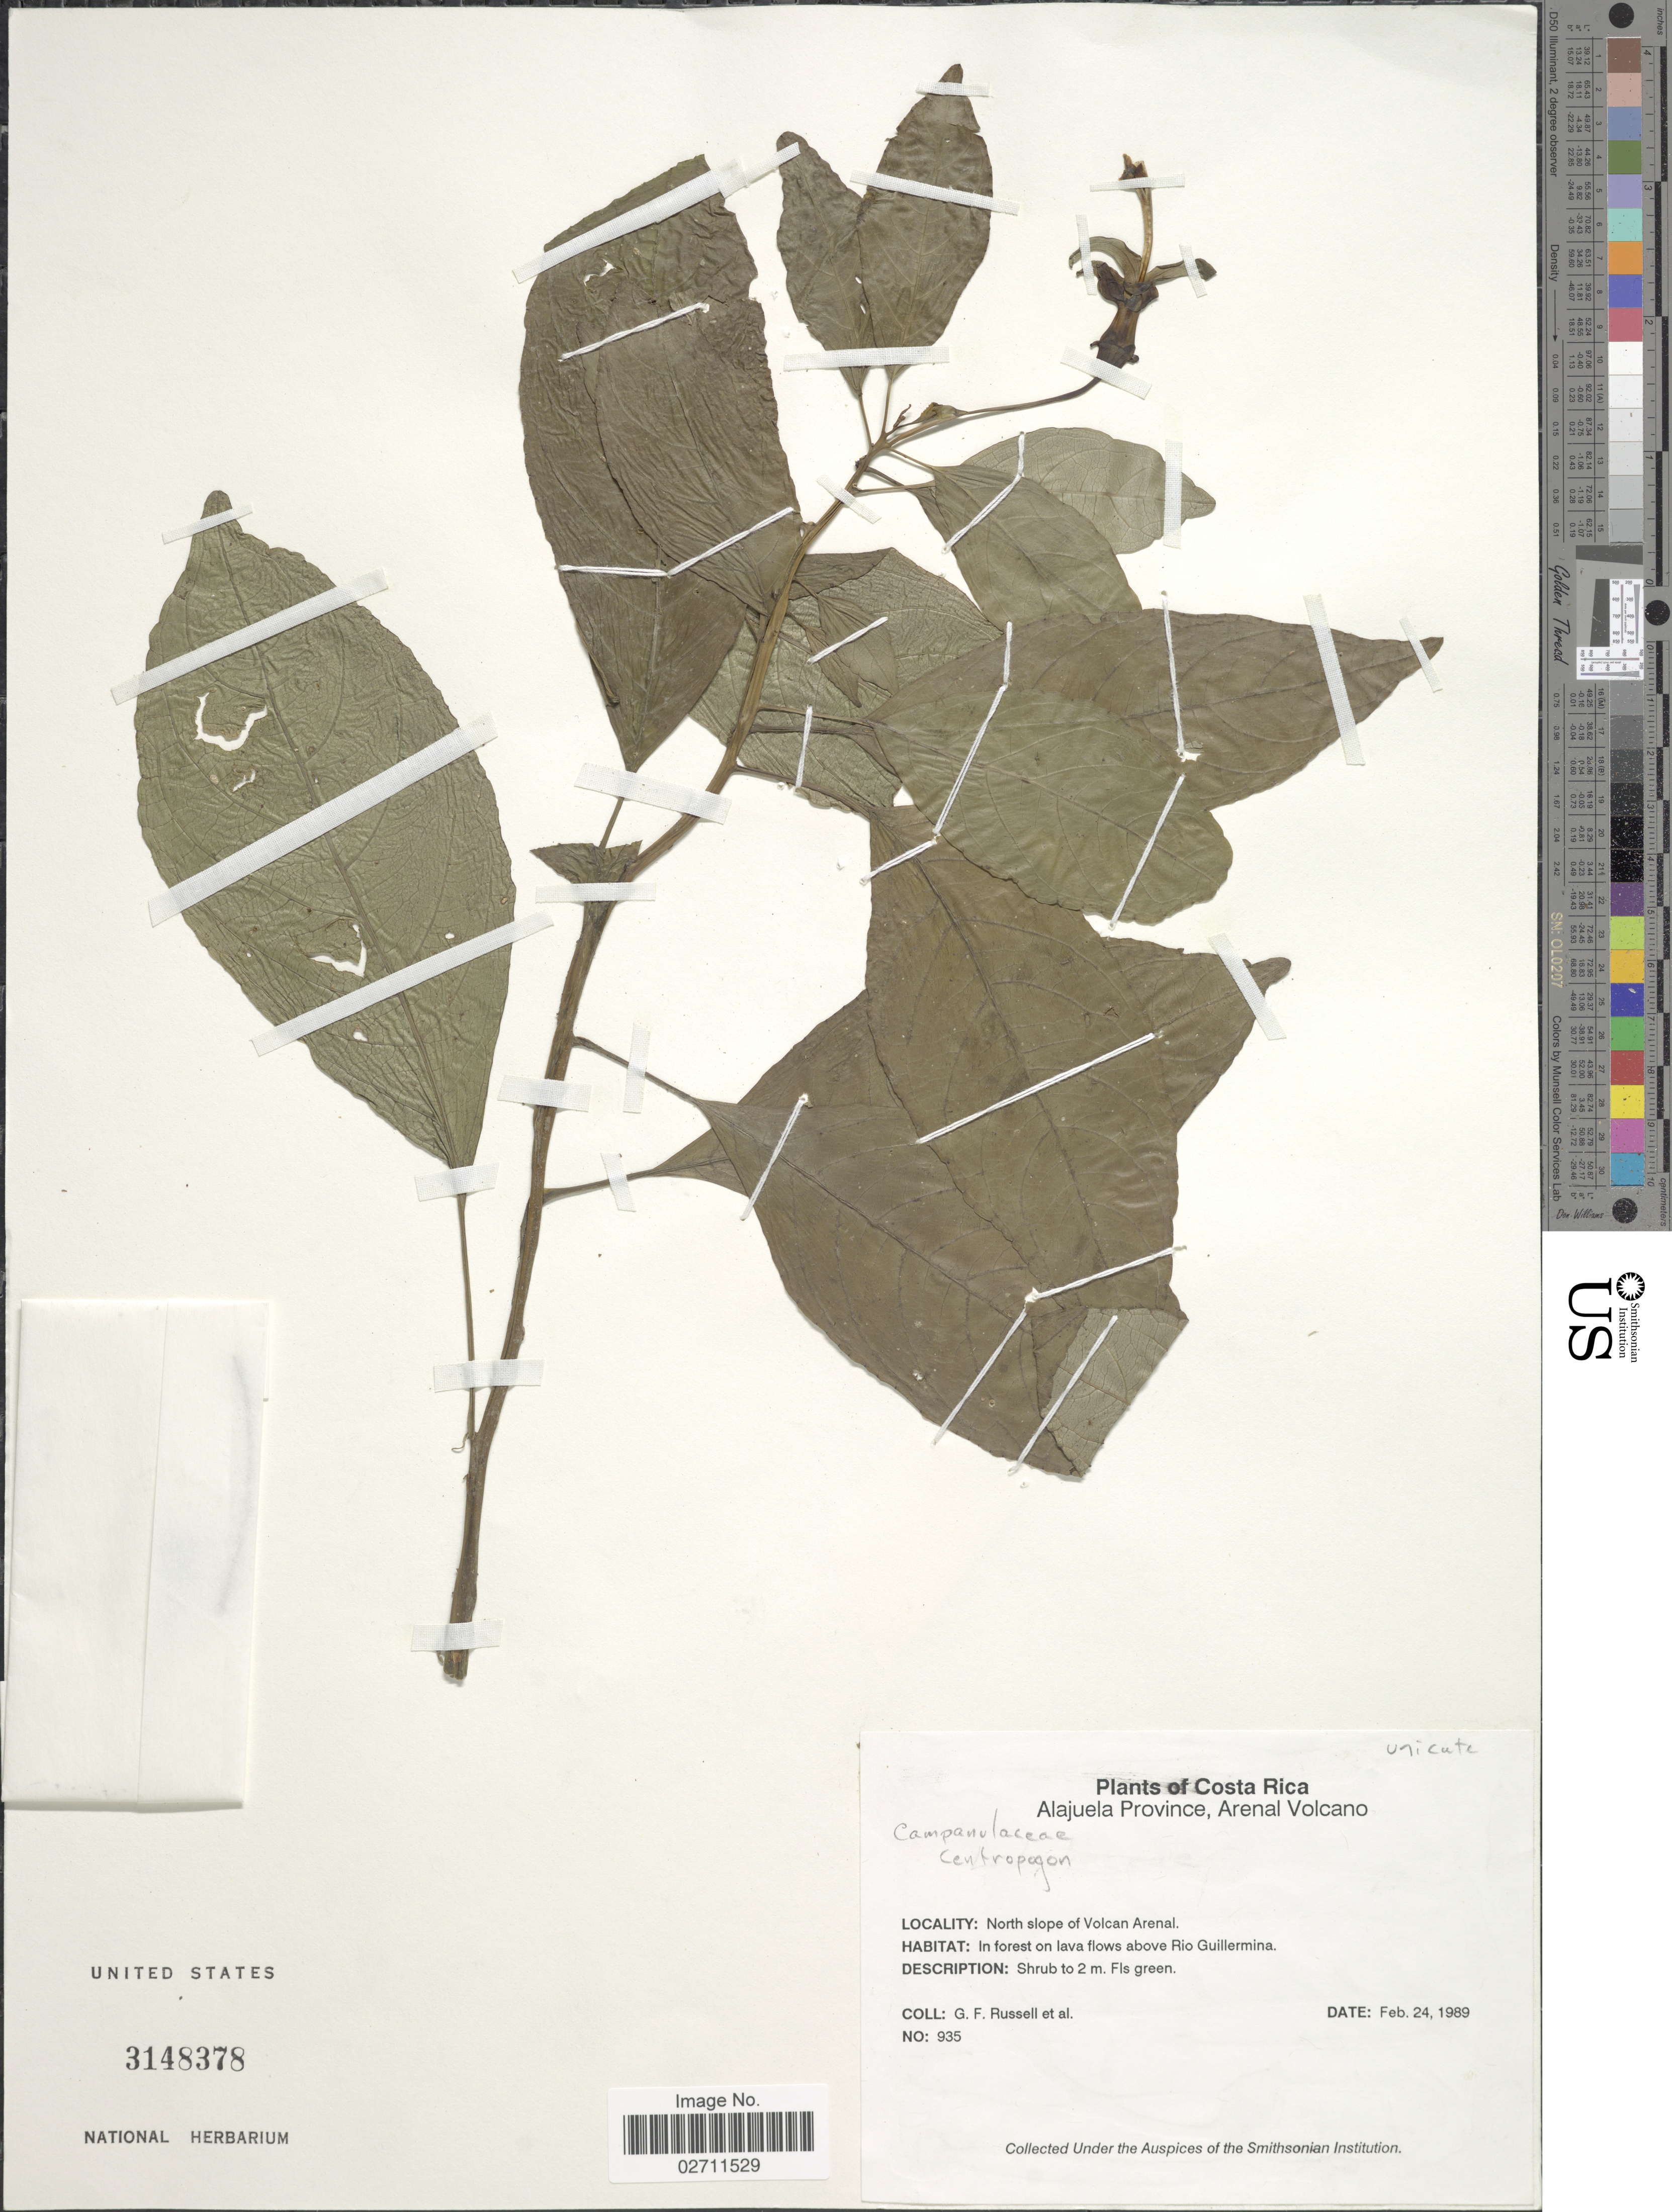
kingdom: Plantae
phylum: Tracheophyta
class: Magnoliopsida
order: Asterales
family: Campanulaceae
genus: Burmeistera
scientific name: Burmeistera cyclostigmata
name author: Donn. Sm.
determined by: Lagomarsino, L. P.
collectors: G. Russell & et al.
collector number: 935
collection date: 1989-02-24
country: Costa Rica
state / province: Alajuela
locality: Arenal Volcano. North slope of Volcan Arenal, above Rio Guillermina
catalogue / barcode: US 3148378